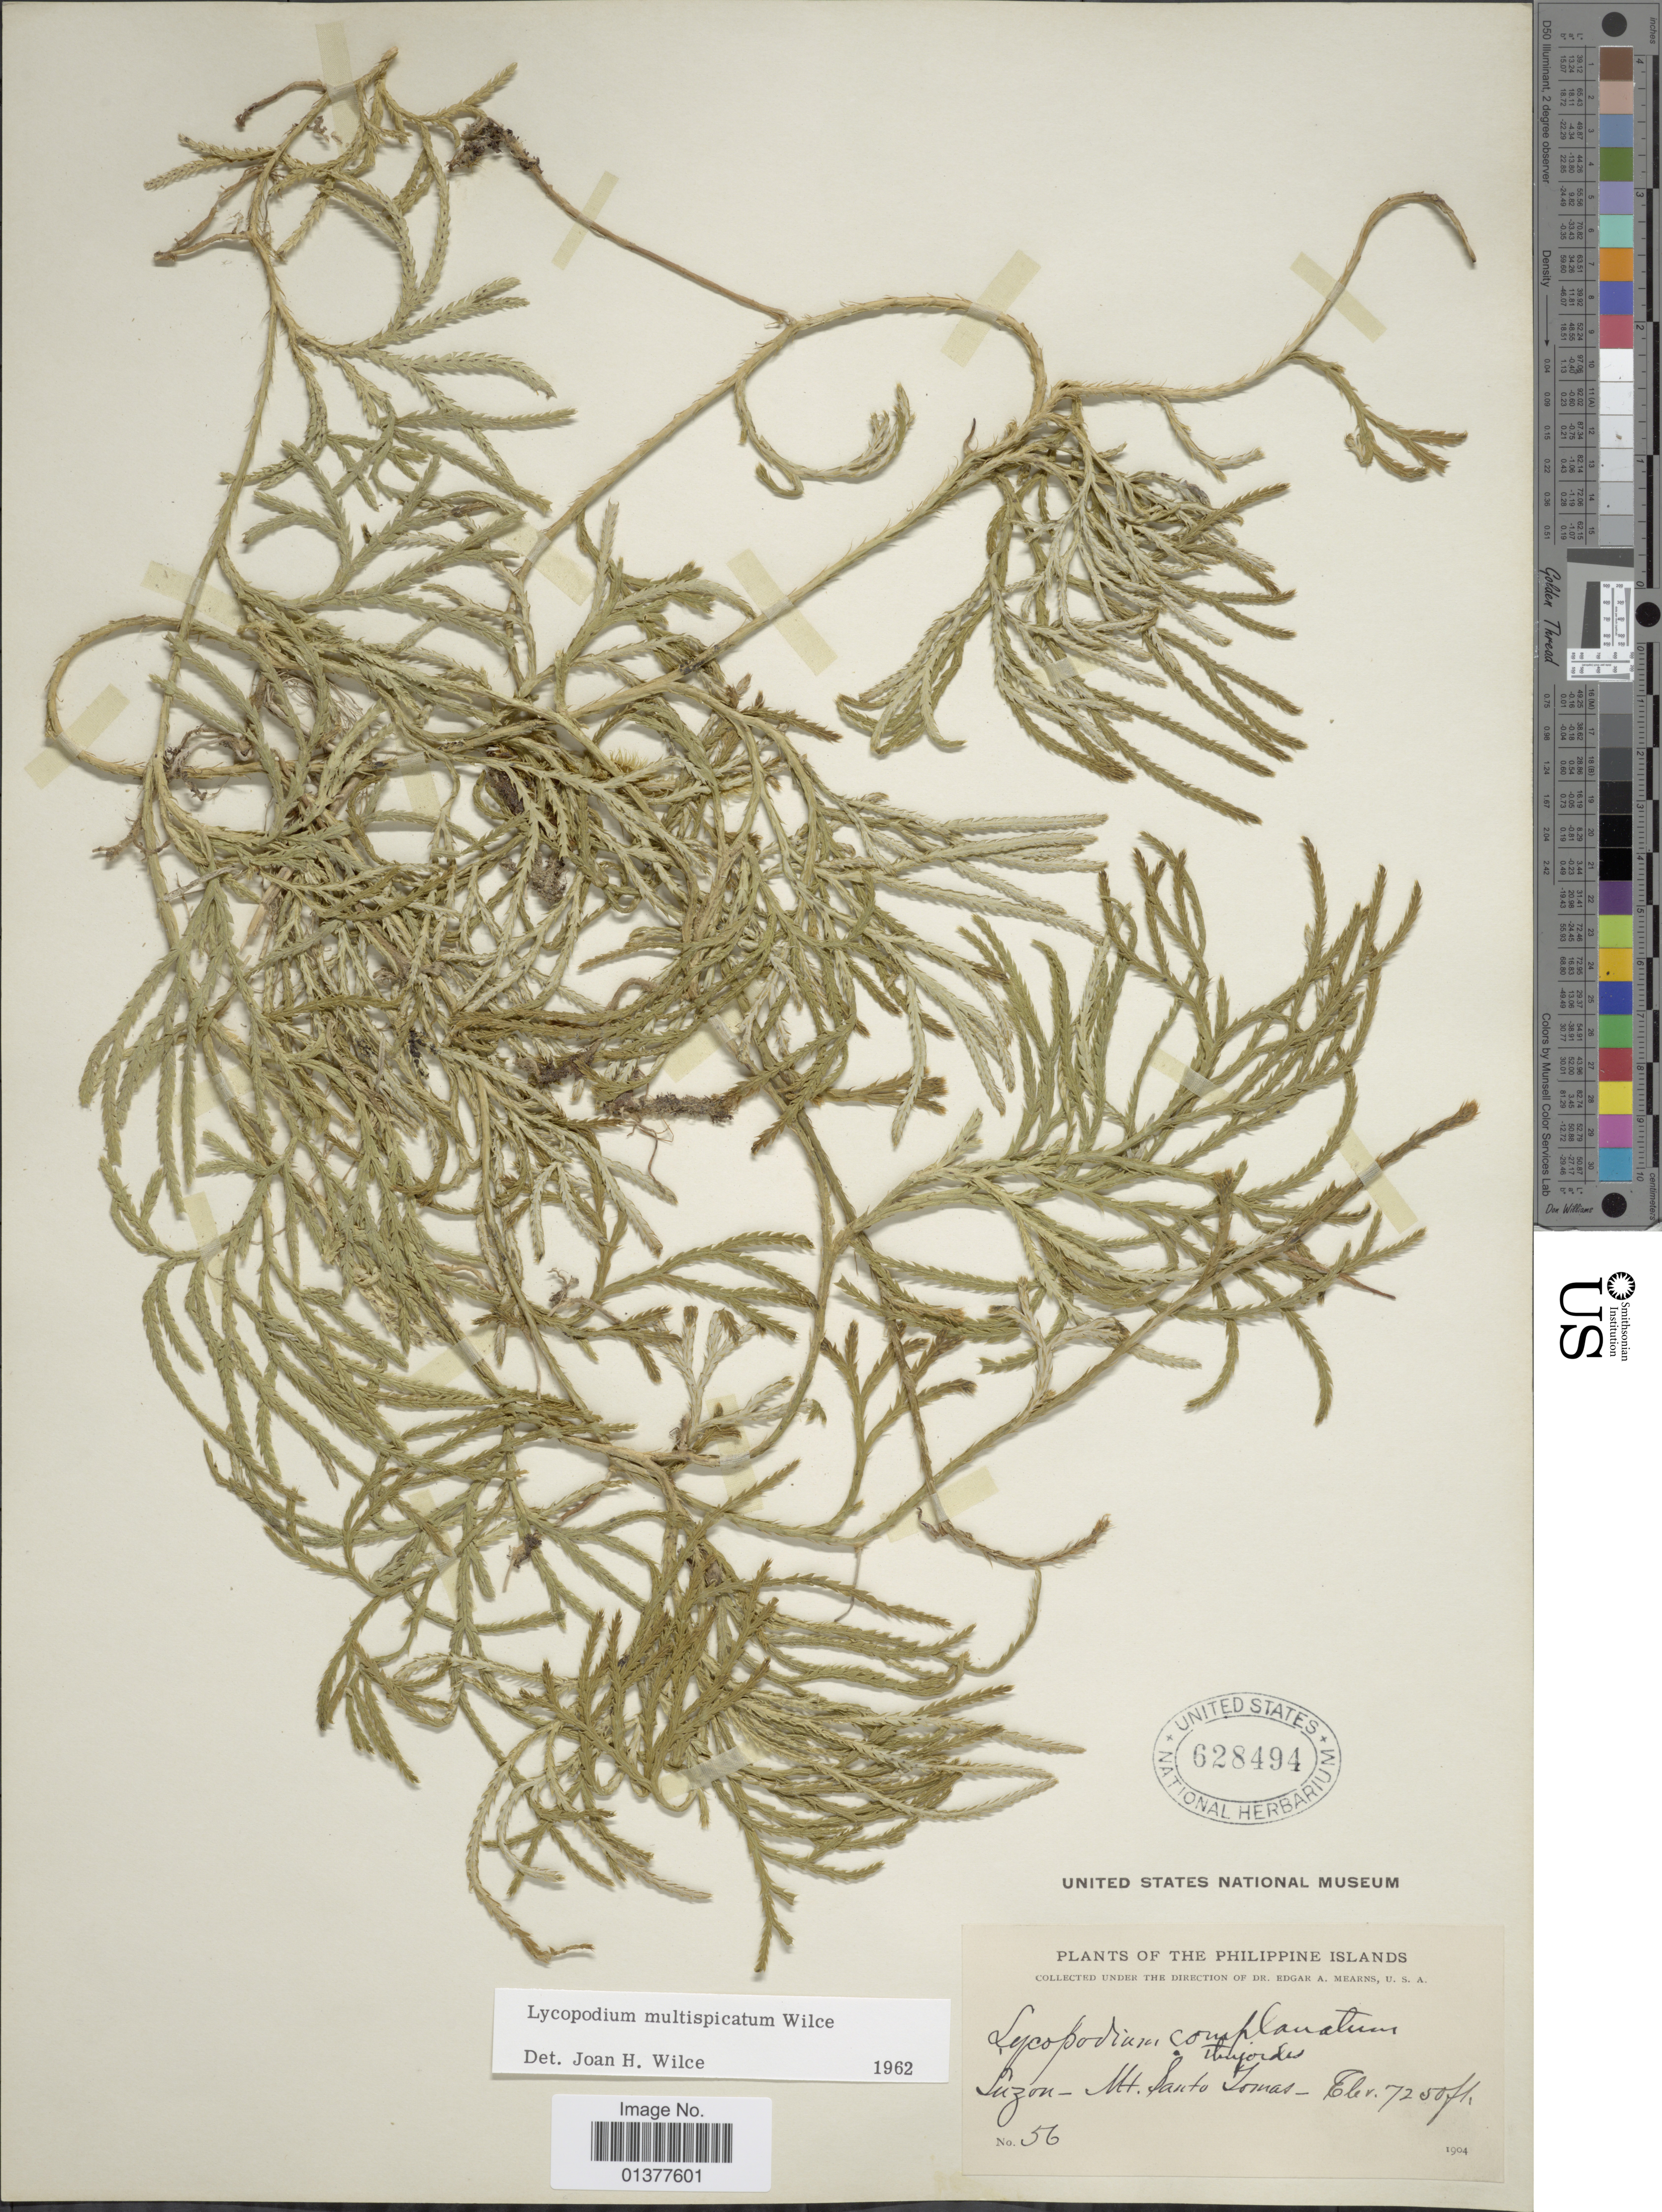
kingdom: Plantae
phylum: Tracheophyta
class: Lycopodiopsida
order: Lycopodiales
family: Lycopodiaceae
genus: Diphasiastrum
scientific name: Diphasiastrum multispicatum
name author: (J.H. Wilce) Holub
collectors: E. A. Mearns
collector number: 56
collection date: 1904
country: Philippines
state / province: Central Luzon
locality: Mt. Santo Tomas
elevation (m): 2195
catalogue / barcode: US 628494